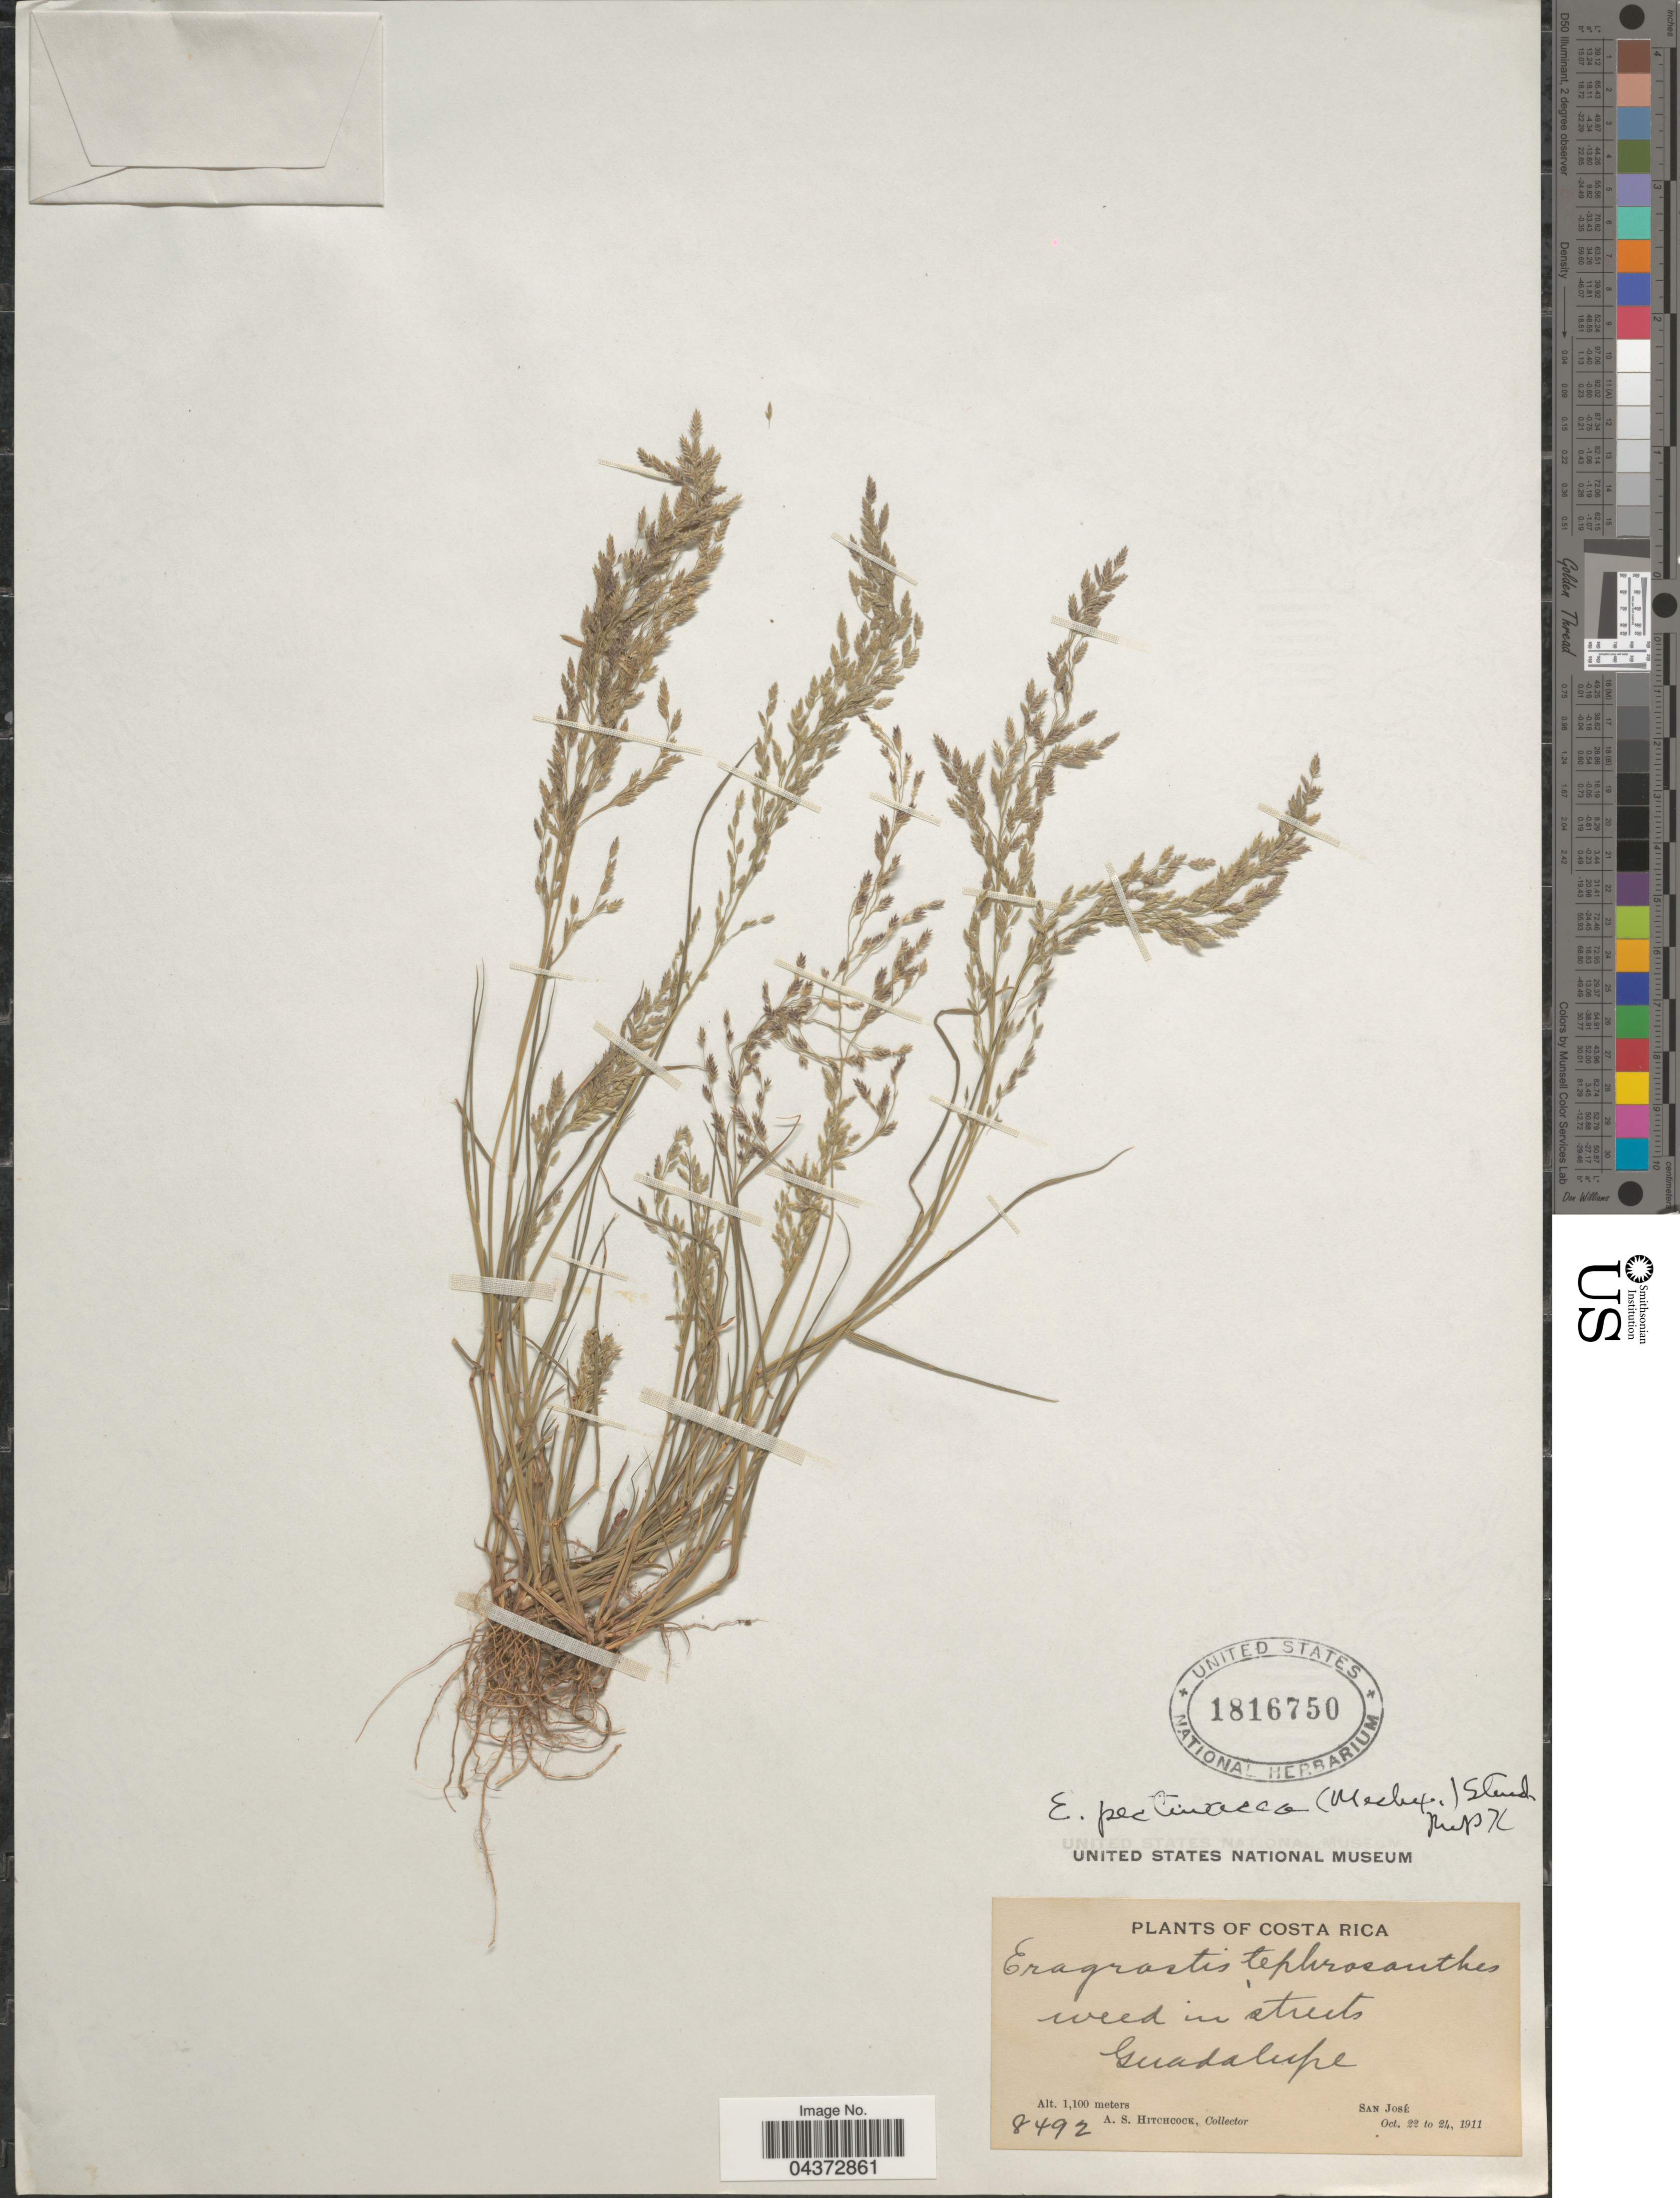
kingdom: Plantae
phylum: Tracheophyta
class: Liliopsida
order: Poales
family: Poaceae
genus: Eragrostis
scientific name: Eragrostis pectinacea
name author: (Michx.) Nees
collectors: A. S. Hitchcock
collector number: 8492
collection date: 1911-10-22/1911-10-24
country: Costa Rica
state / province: San José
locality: Weed in streets. Guadalupe.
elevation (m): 1100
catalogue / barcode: US 1816750